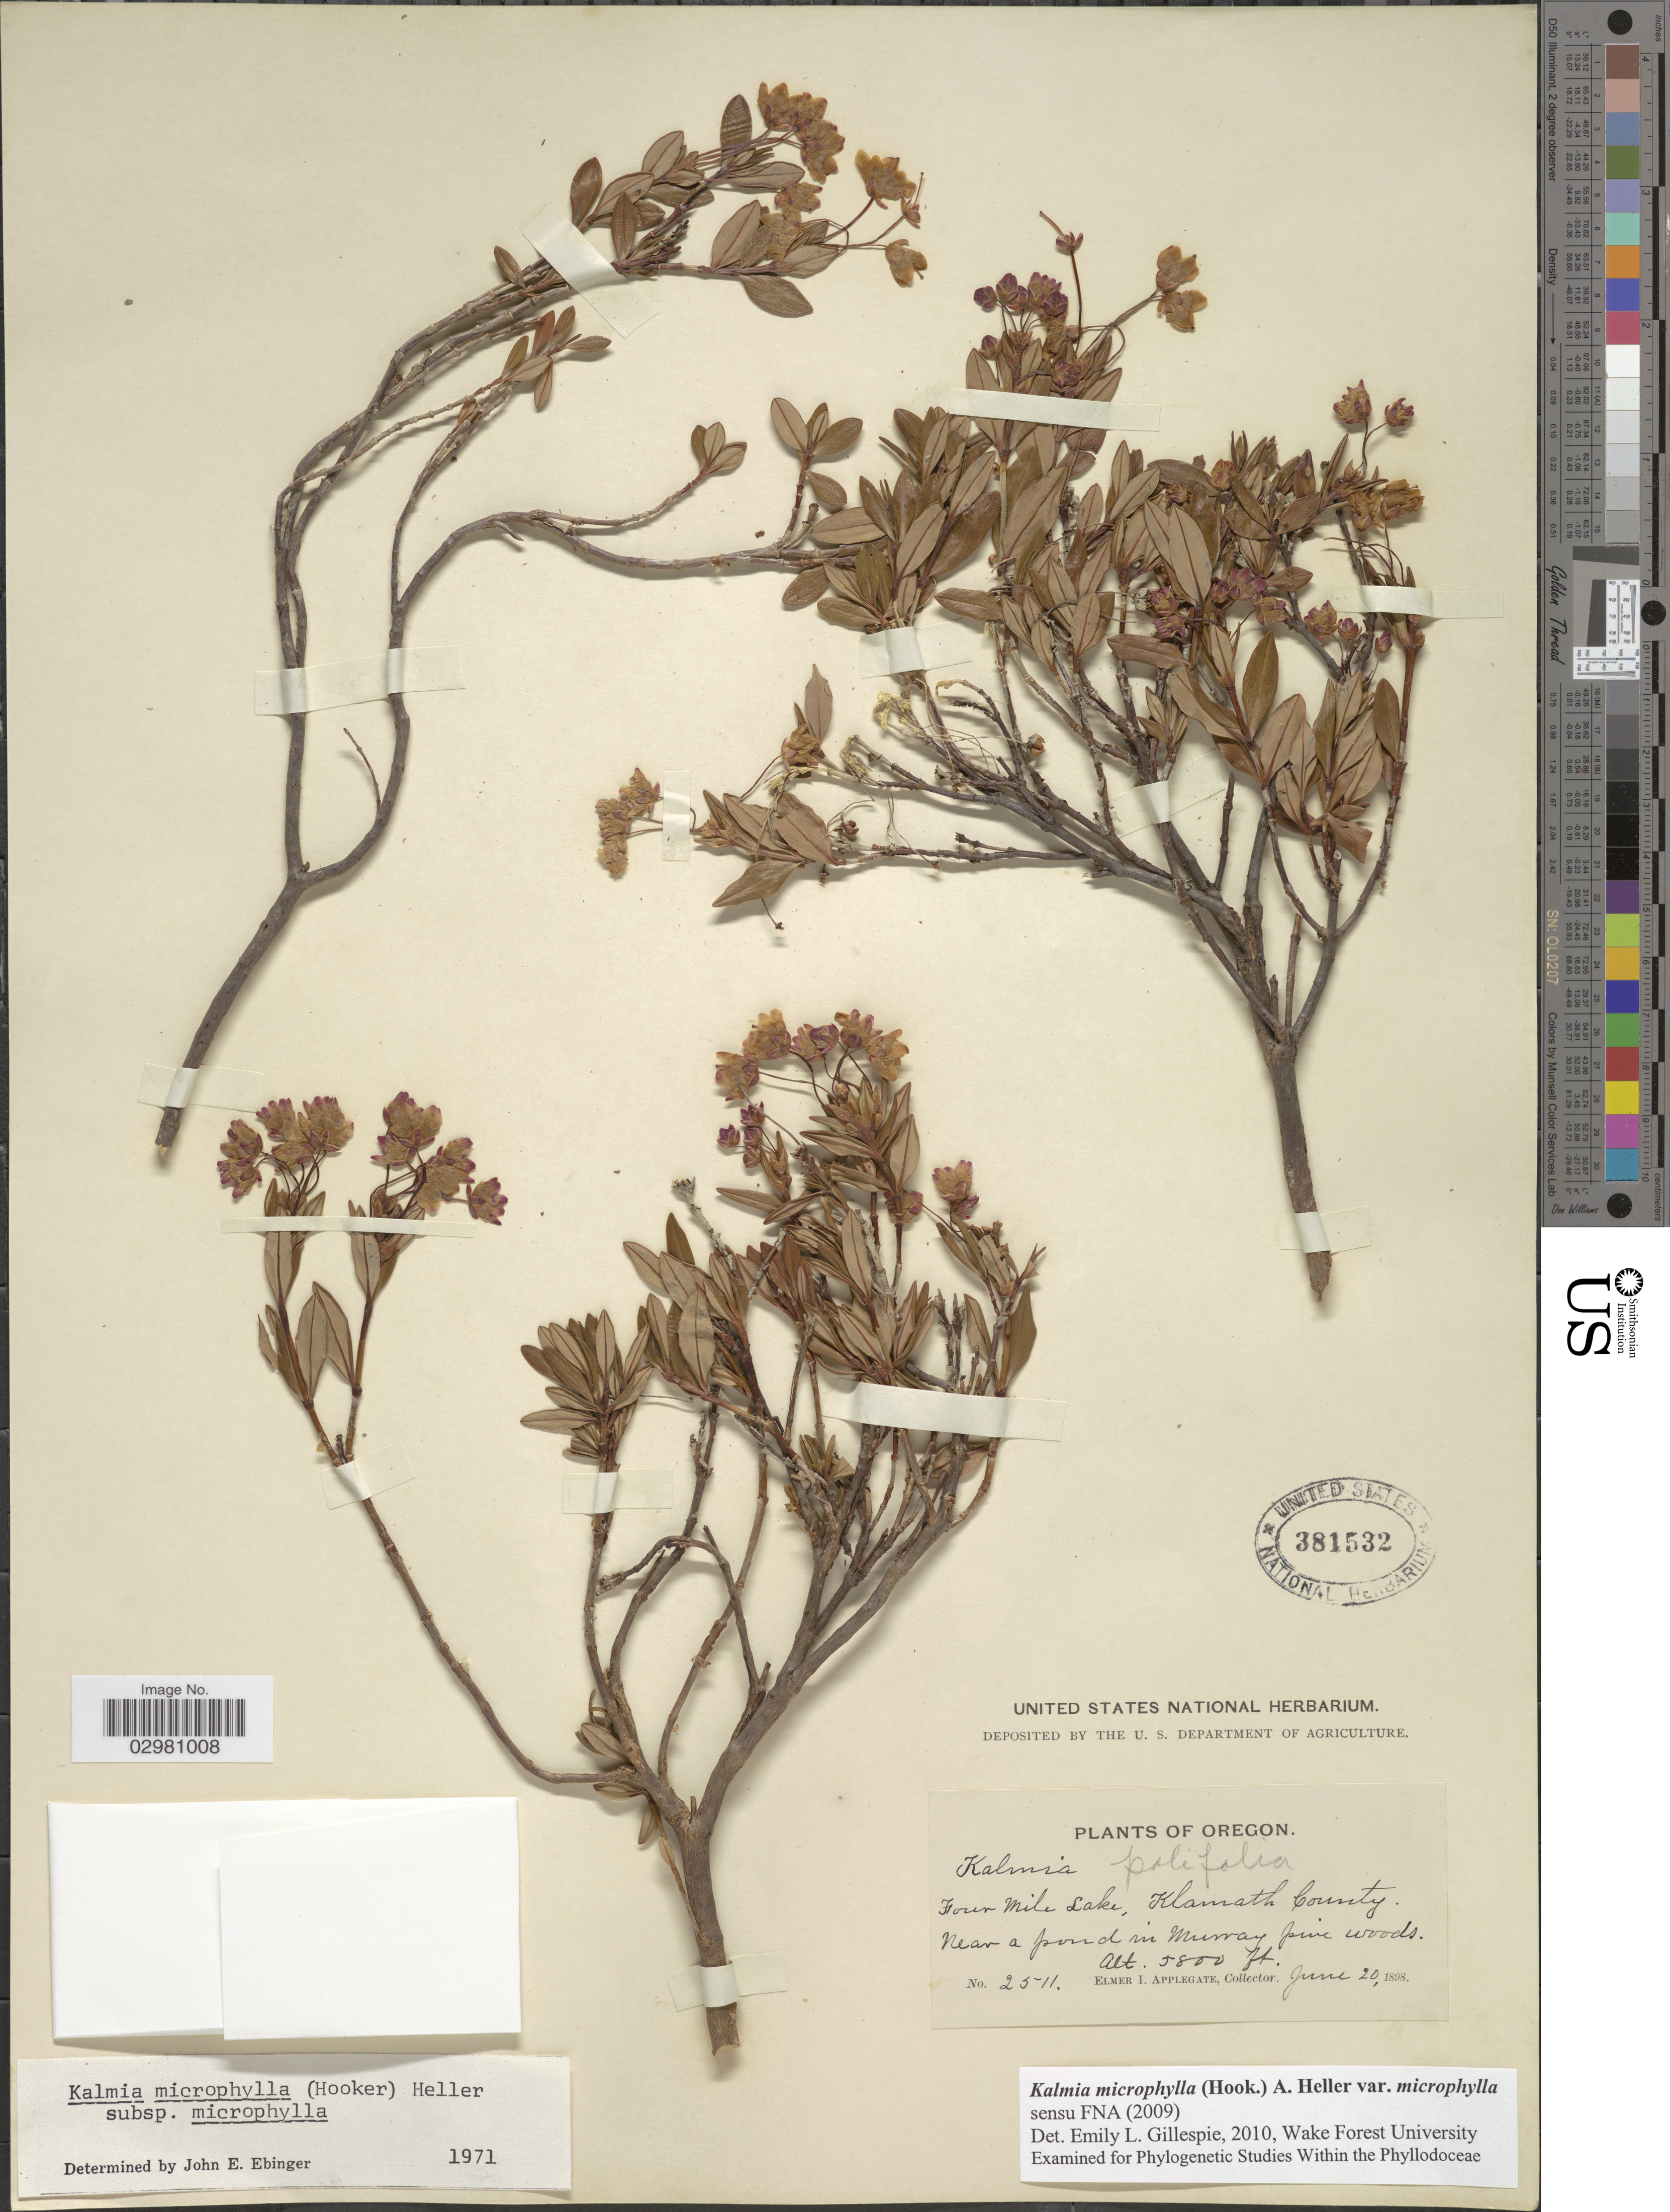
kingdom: Plantae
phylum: Tracheophyta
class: Magnoliopsida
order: Ericales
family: Ericaceae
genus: Kalmia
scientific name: Kalmia microphylla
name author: (Hook.) A. Heller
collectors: E. I. Applegate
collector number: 2511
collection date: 1898-06-20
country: United States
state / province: Oregon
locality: Four Mile Lake, Klamath County. Near a pond in Murray pine woods.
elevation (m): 1768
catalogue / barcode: US 381532